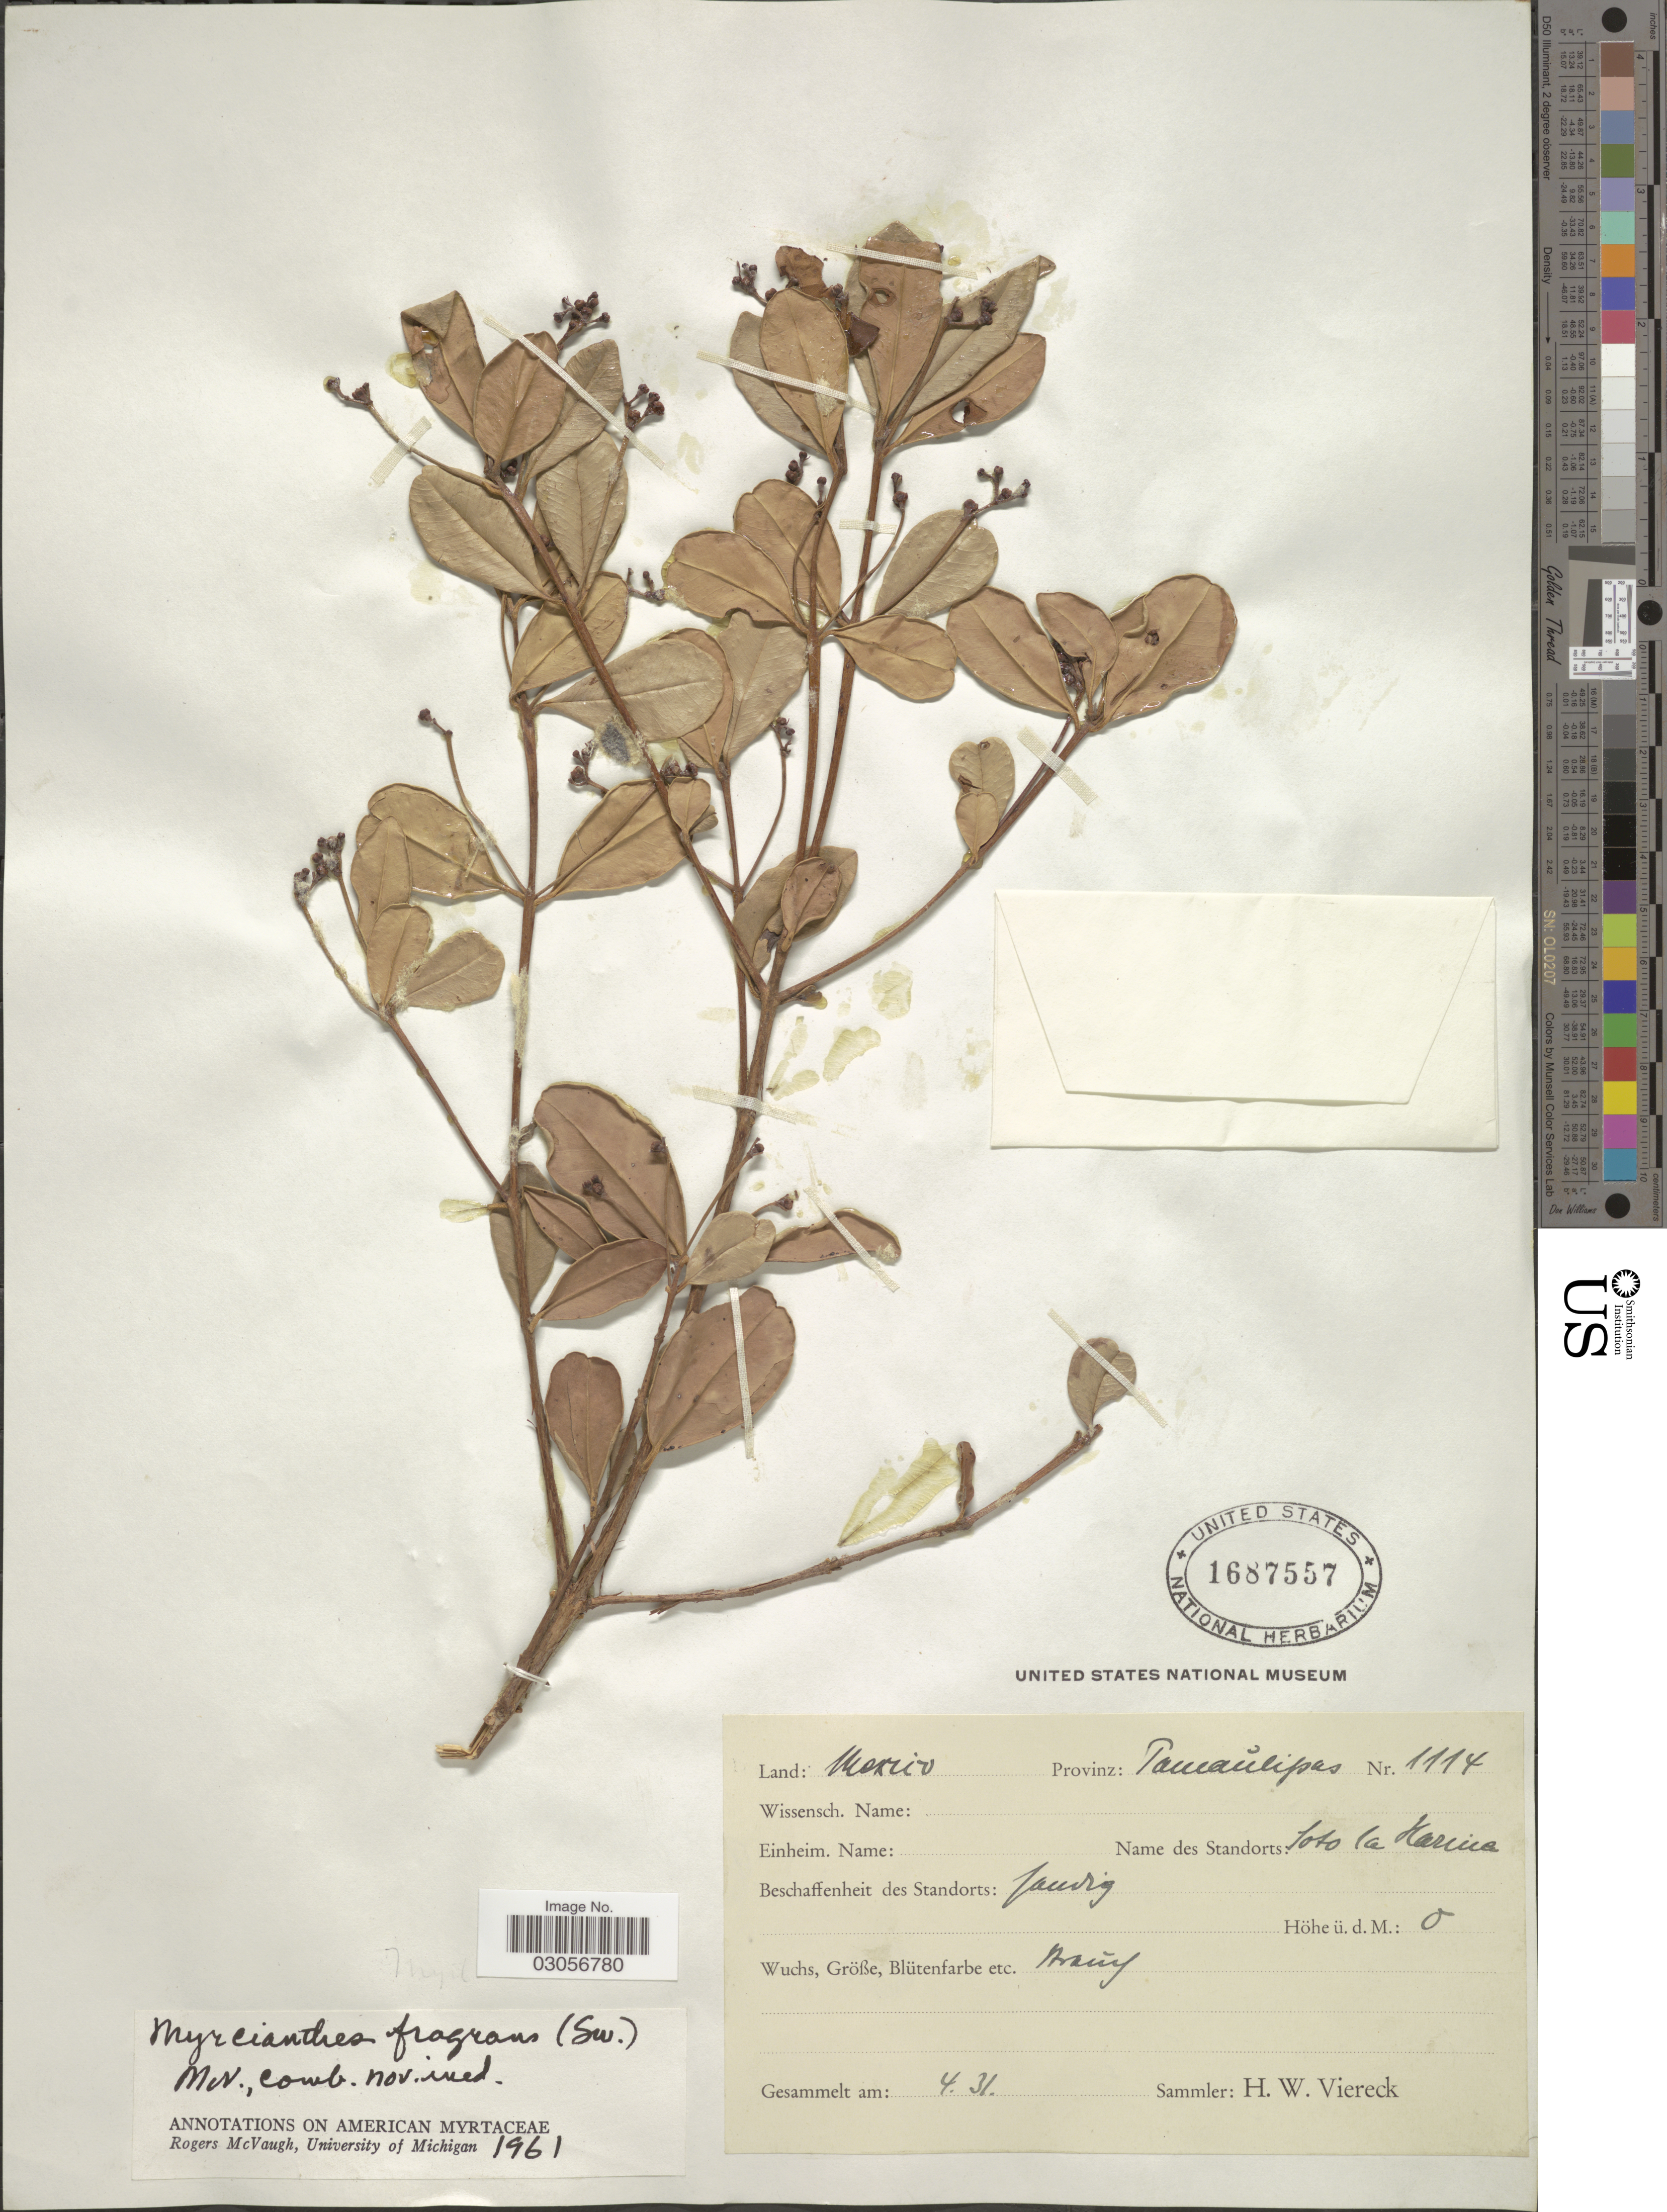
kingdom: Plantae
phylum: Tracheophyta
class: Magnoliopsida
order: Myrtales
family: Myrtaceae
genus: Myrcianthes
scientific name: Myrcianthes fragrans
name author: (Sw.) McVaugh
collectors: H. W. Viereck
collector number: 1114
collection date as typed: Transcribed d/m/y: /4/31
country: Mexico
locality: Provincz: Tamaulipas.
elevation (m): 0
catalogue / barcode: US 1687557